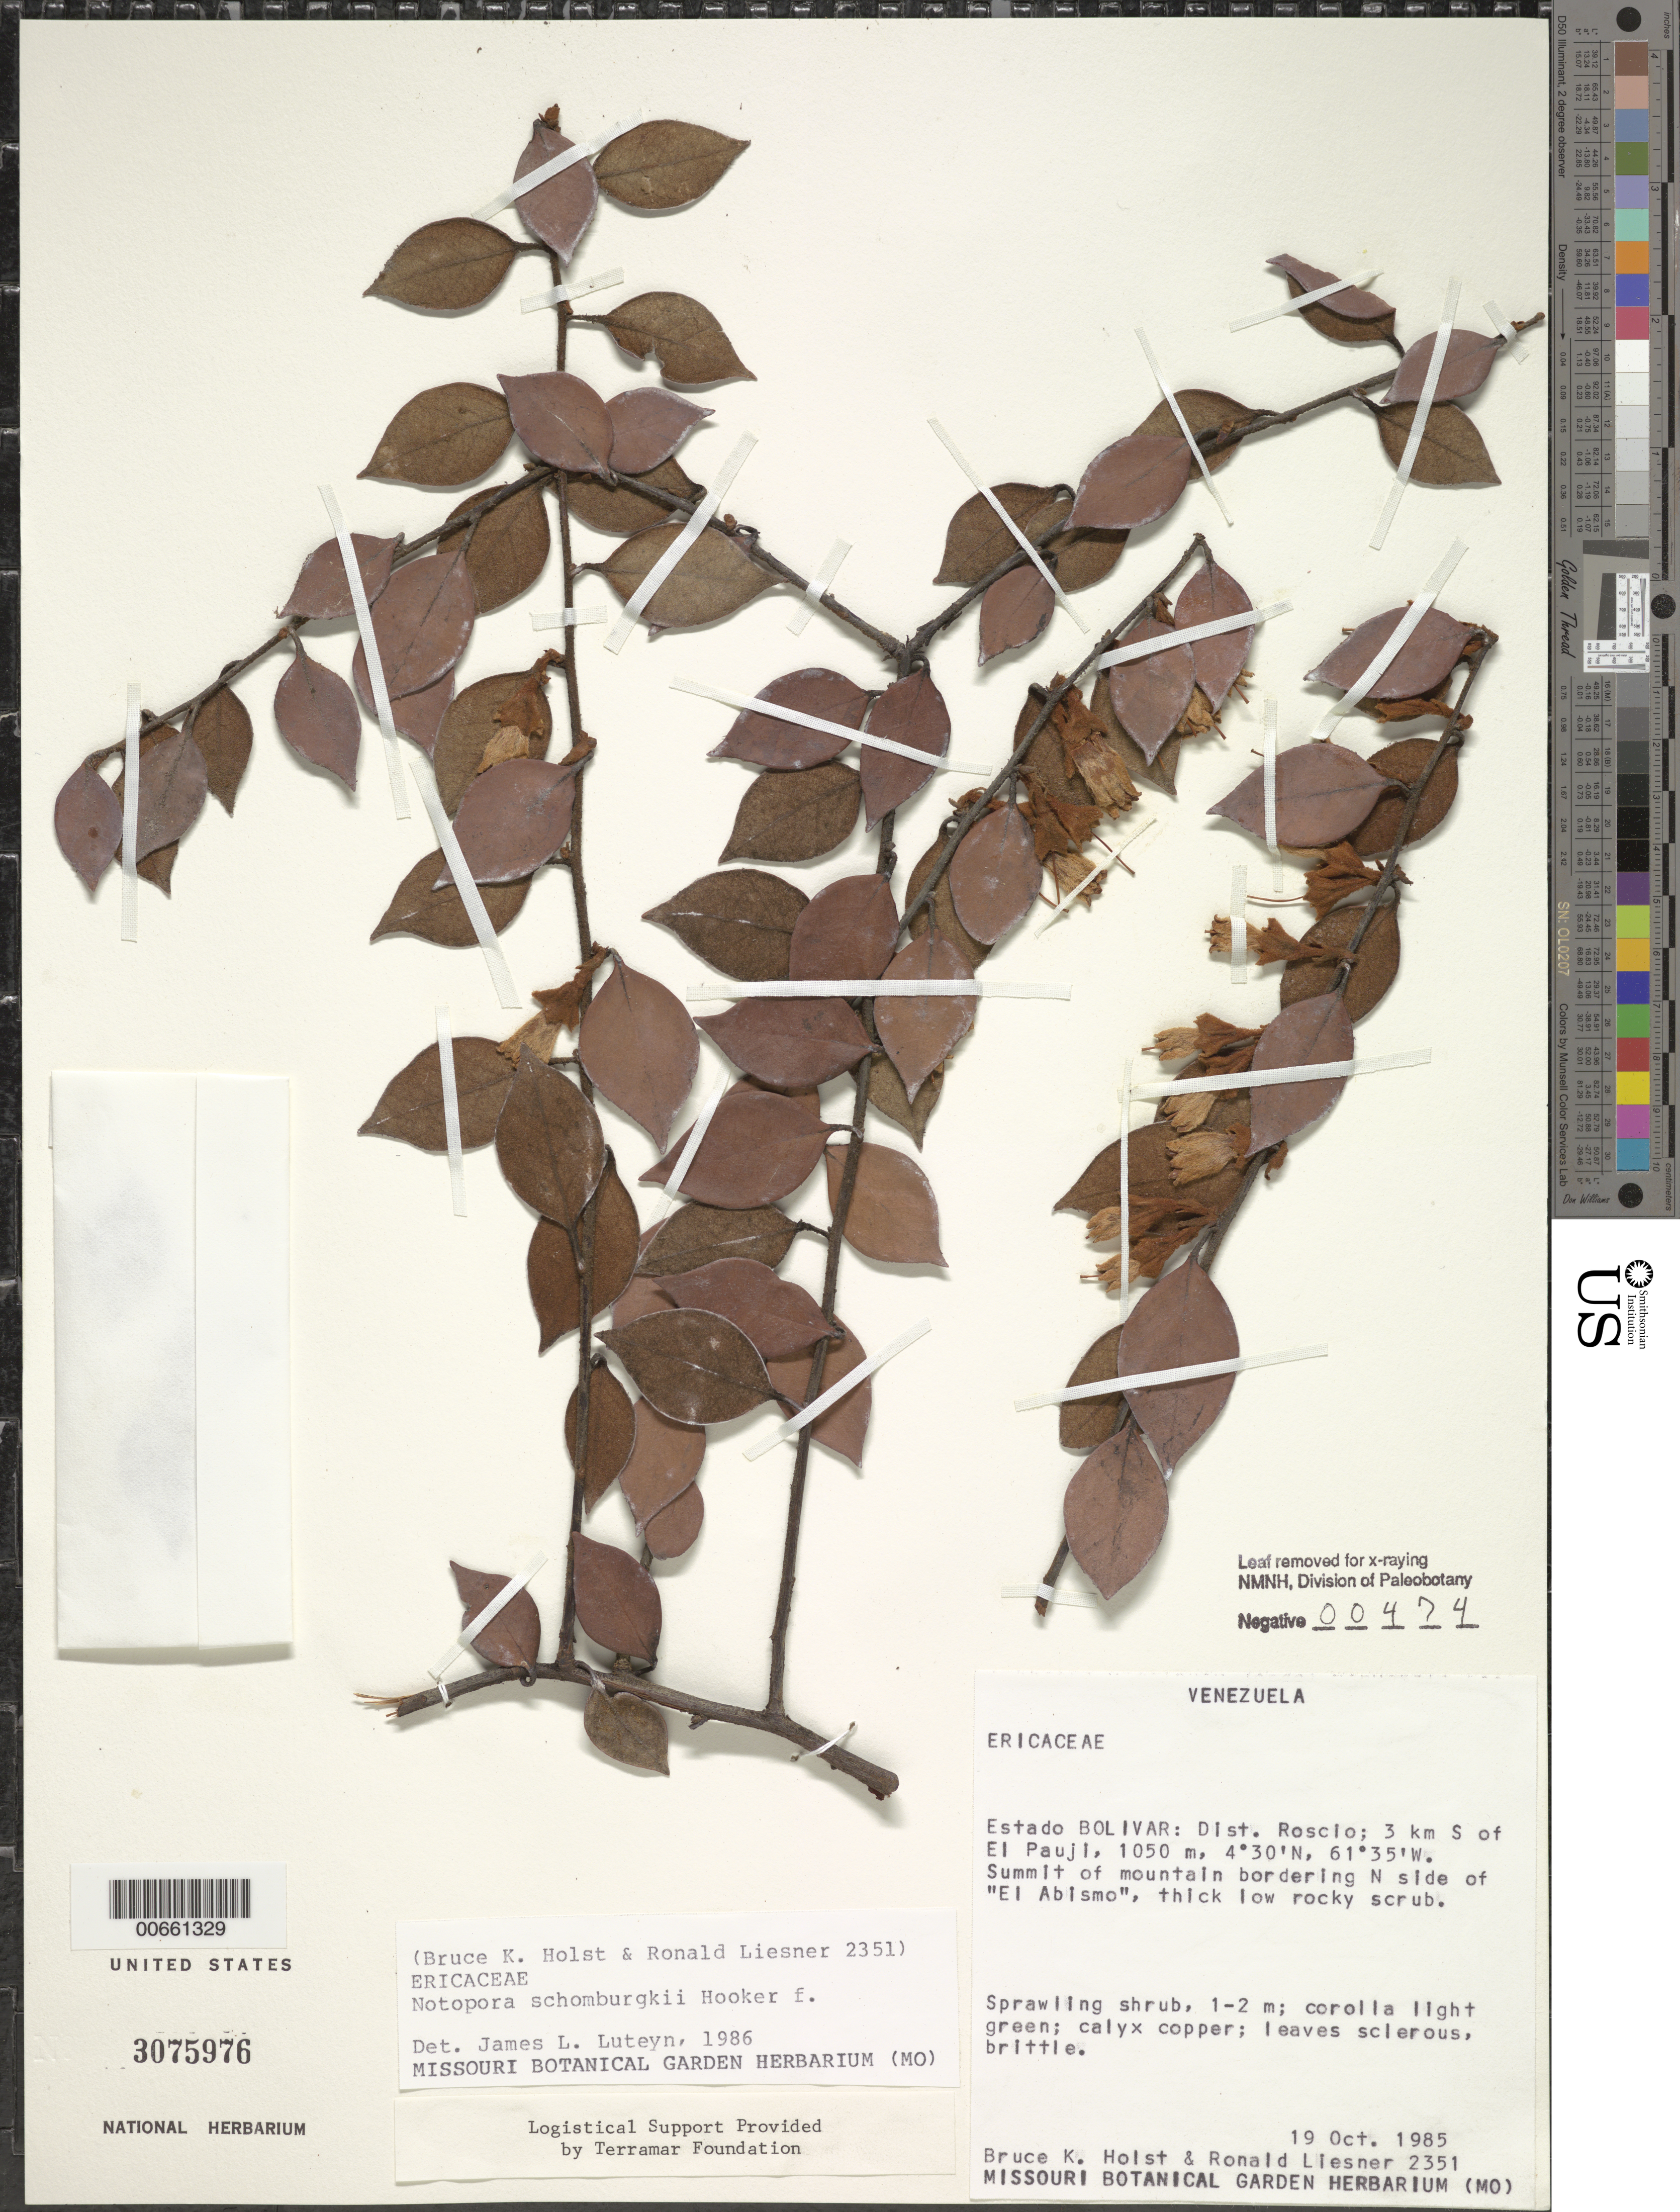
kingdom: Plantae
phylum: Tracheophyta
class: Magnoliopsida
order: Ericales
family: Ericaceae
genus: Notopora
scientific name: Notopora schomburgkii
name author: Hook. f.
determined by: Luteyn, J. L.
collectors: B. Holst & R. L. Liesner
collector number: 2351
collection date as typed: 19-Oct-85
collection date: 1985-10-19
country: Venezuela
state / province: Bolívar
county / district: Roscio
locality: El Pauji, 3 km S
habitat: Low rocky scrub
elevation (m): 1050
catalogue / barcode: US 3075976